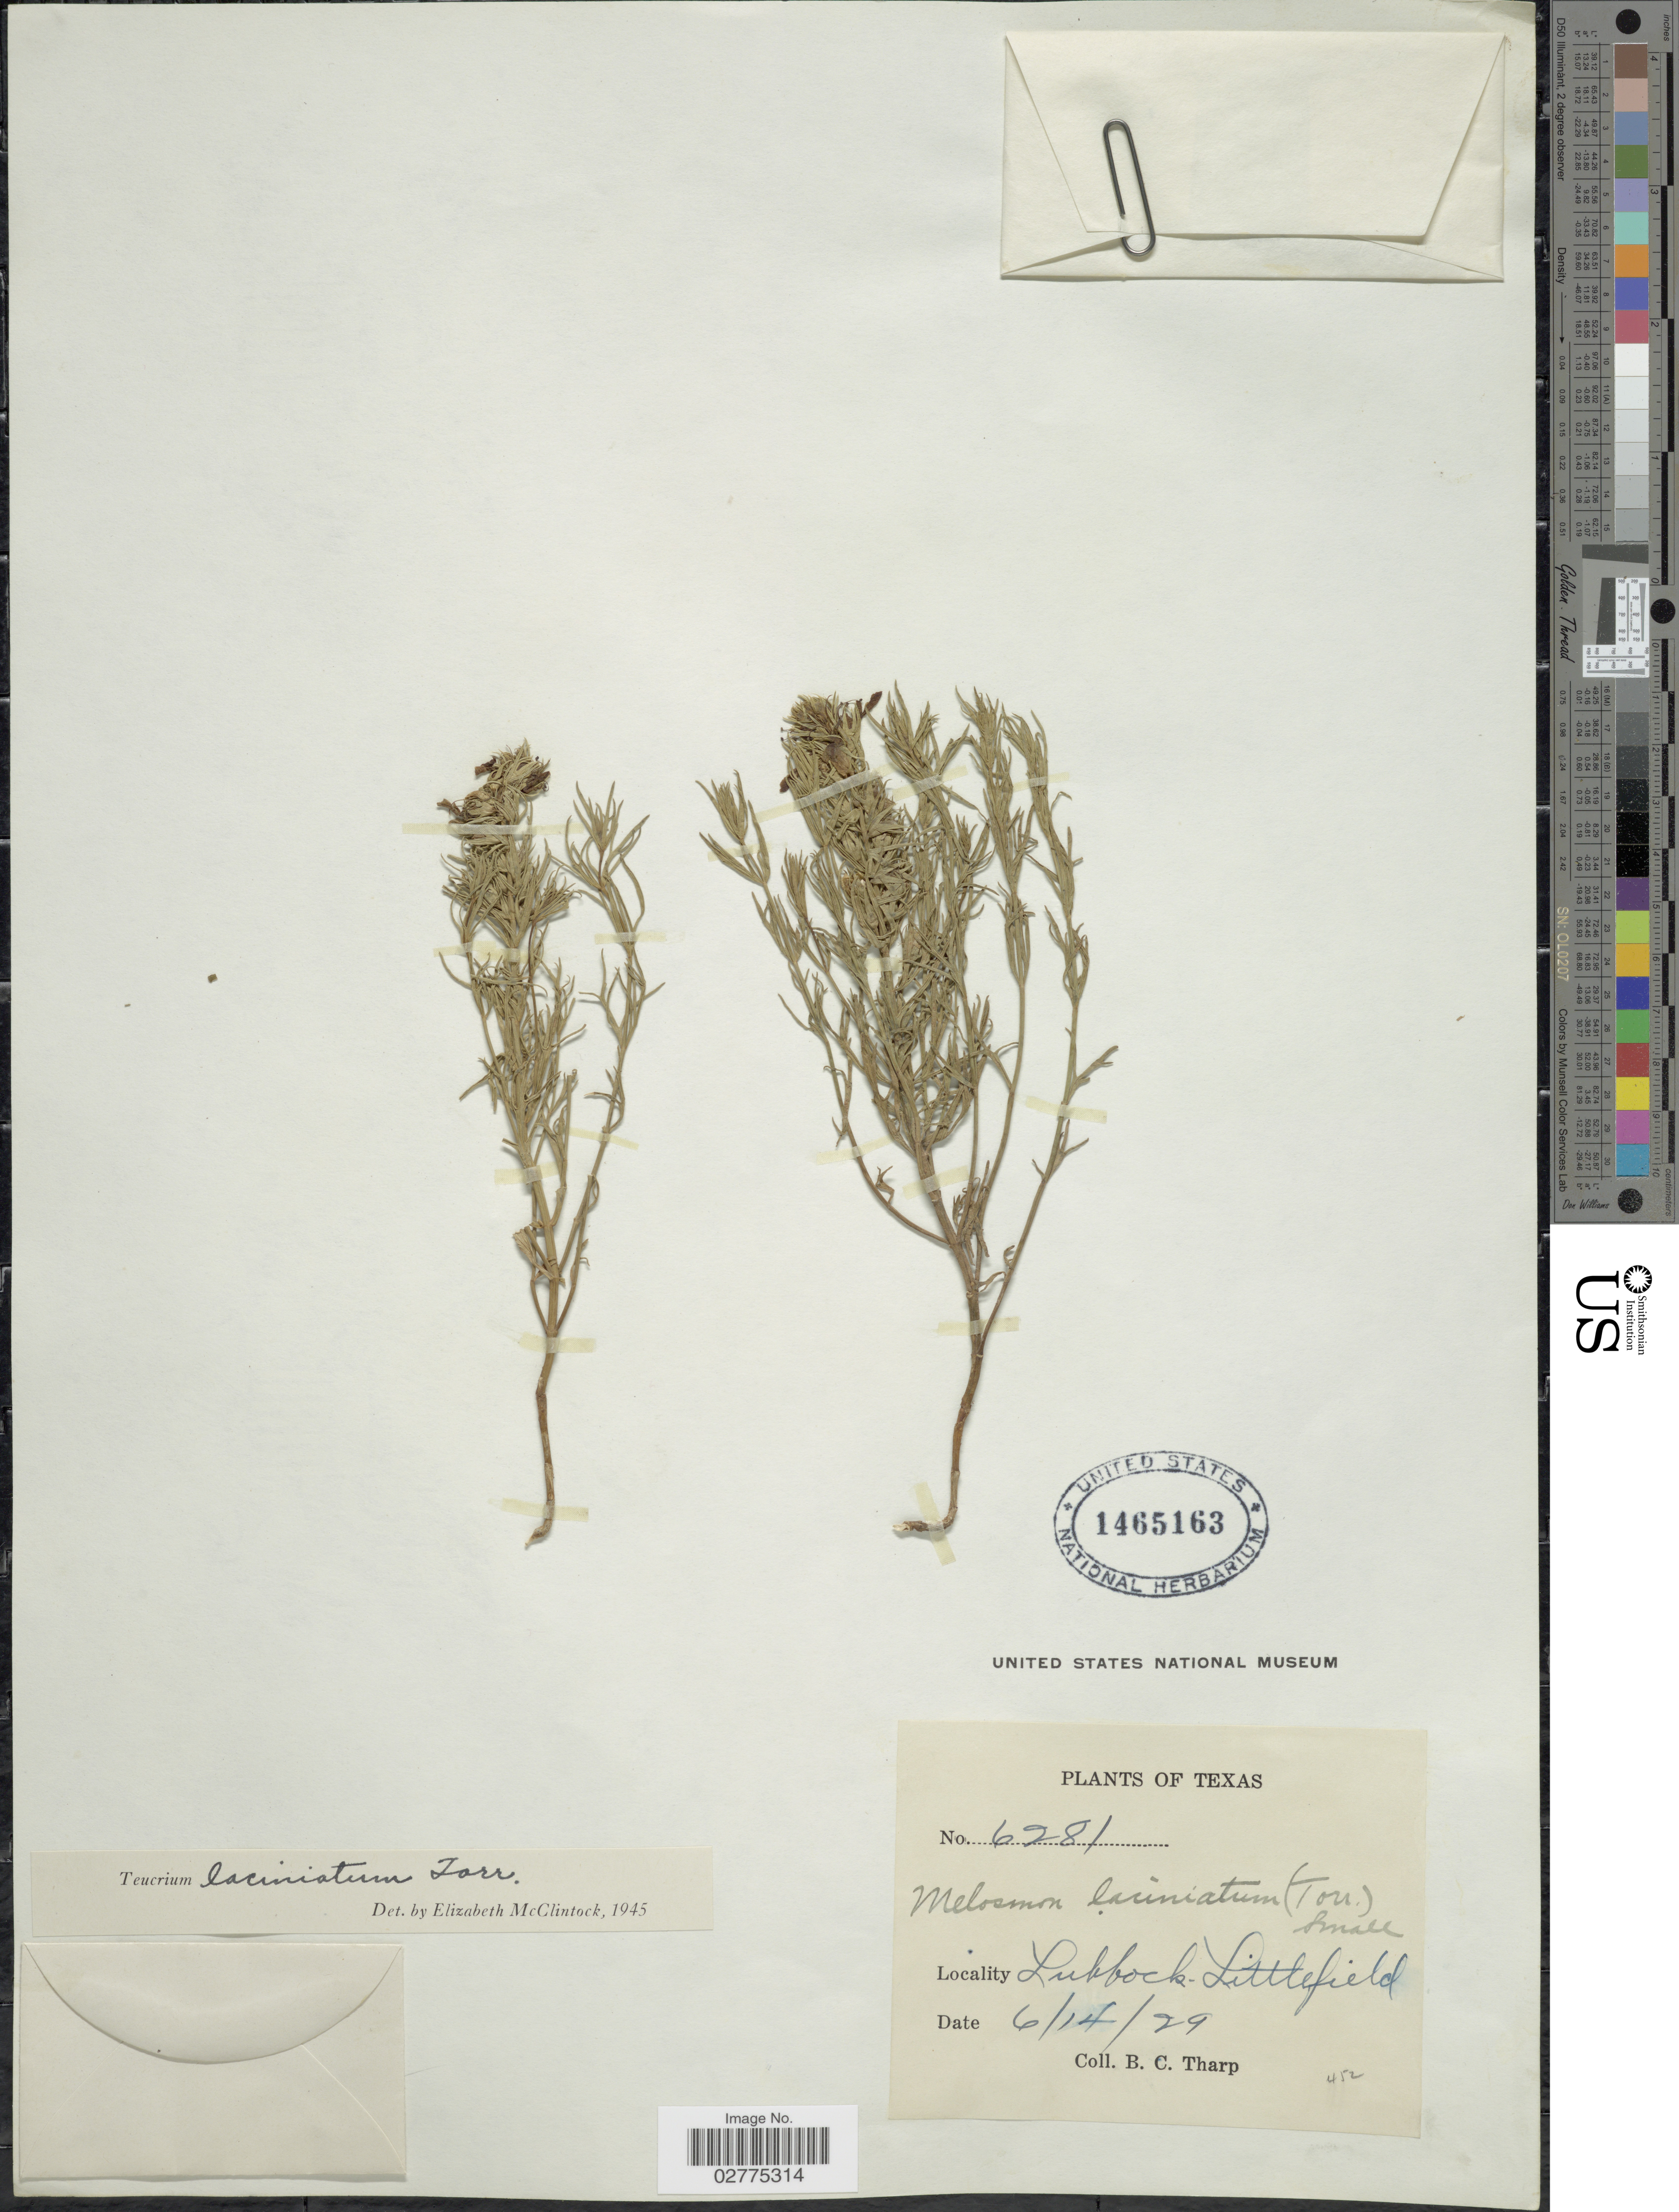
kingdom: Plantae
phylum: Tracheophyta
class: Magnoliopsida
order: Lamiales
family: Lamiaceae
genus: Teucrium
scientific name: Teucrium laciniatum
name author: Torr.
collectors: B. C. Tharp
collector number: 6281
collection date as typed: Transcribed d/m/y: 14/6/29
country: United States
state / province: Texas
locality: Lubbock, Littlefield.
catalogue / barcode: US 1465163